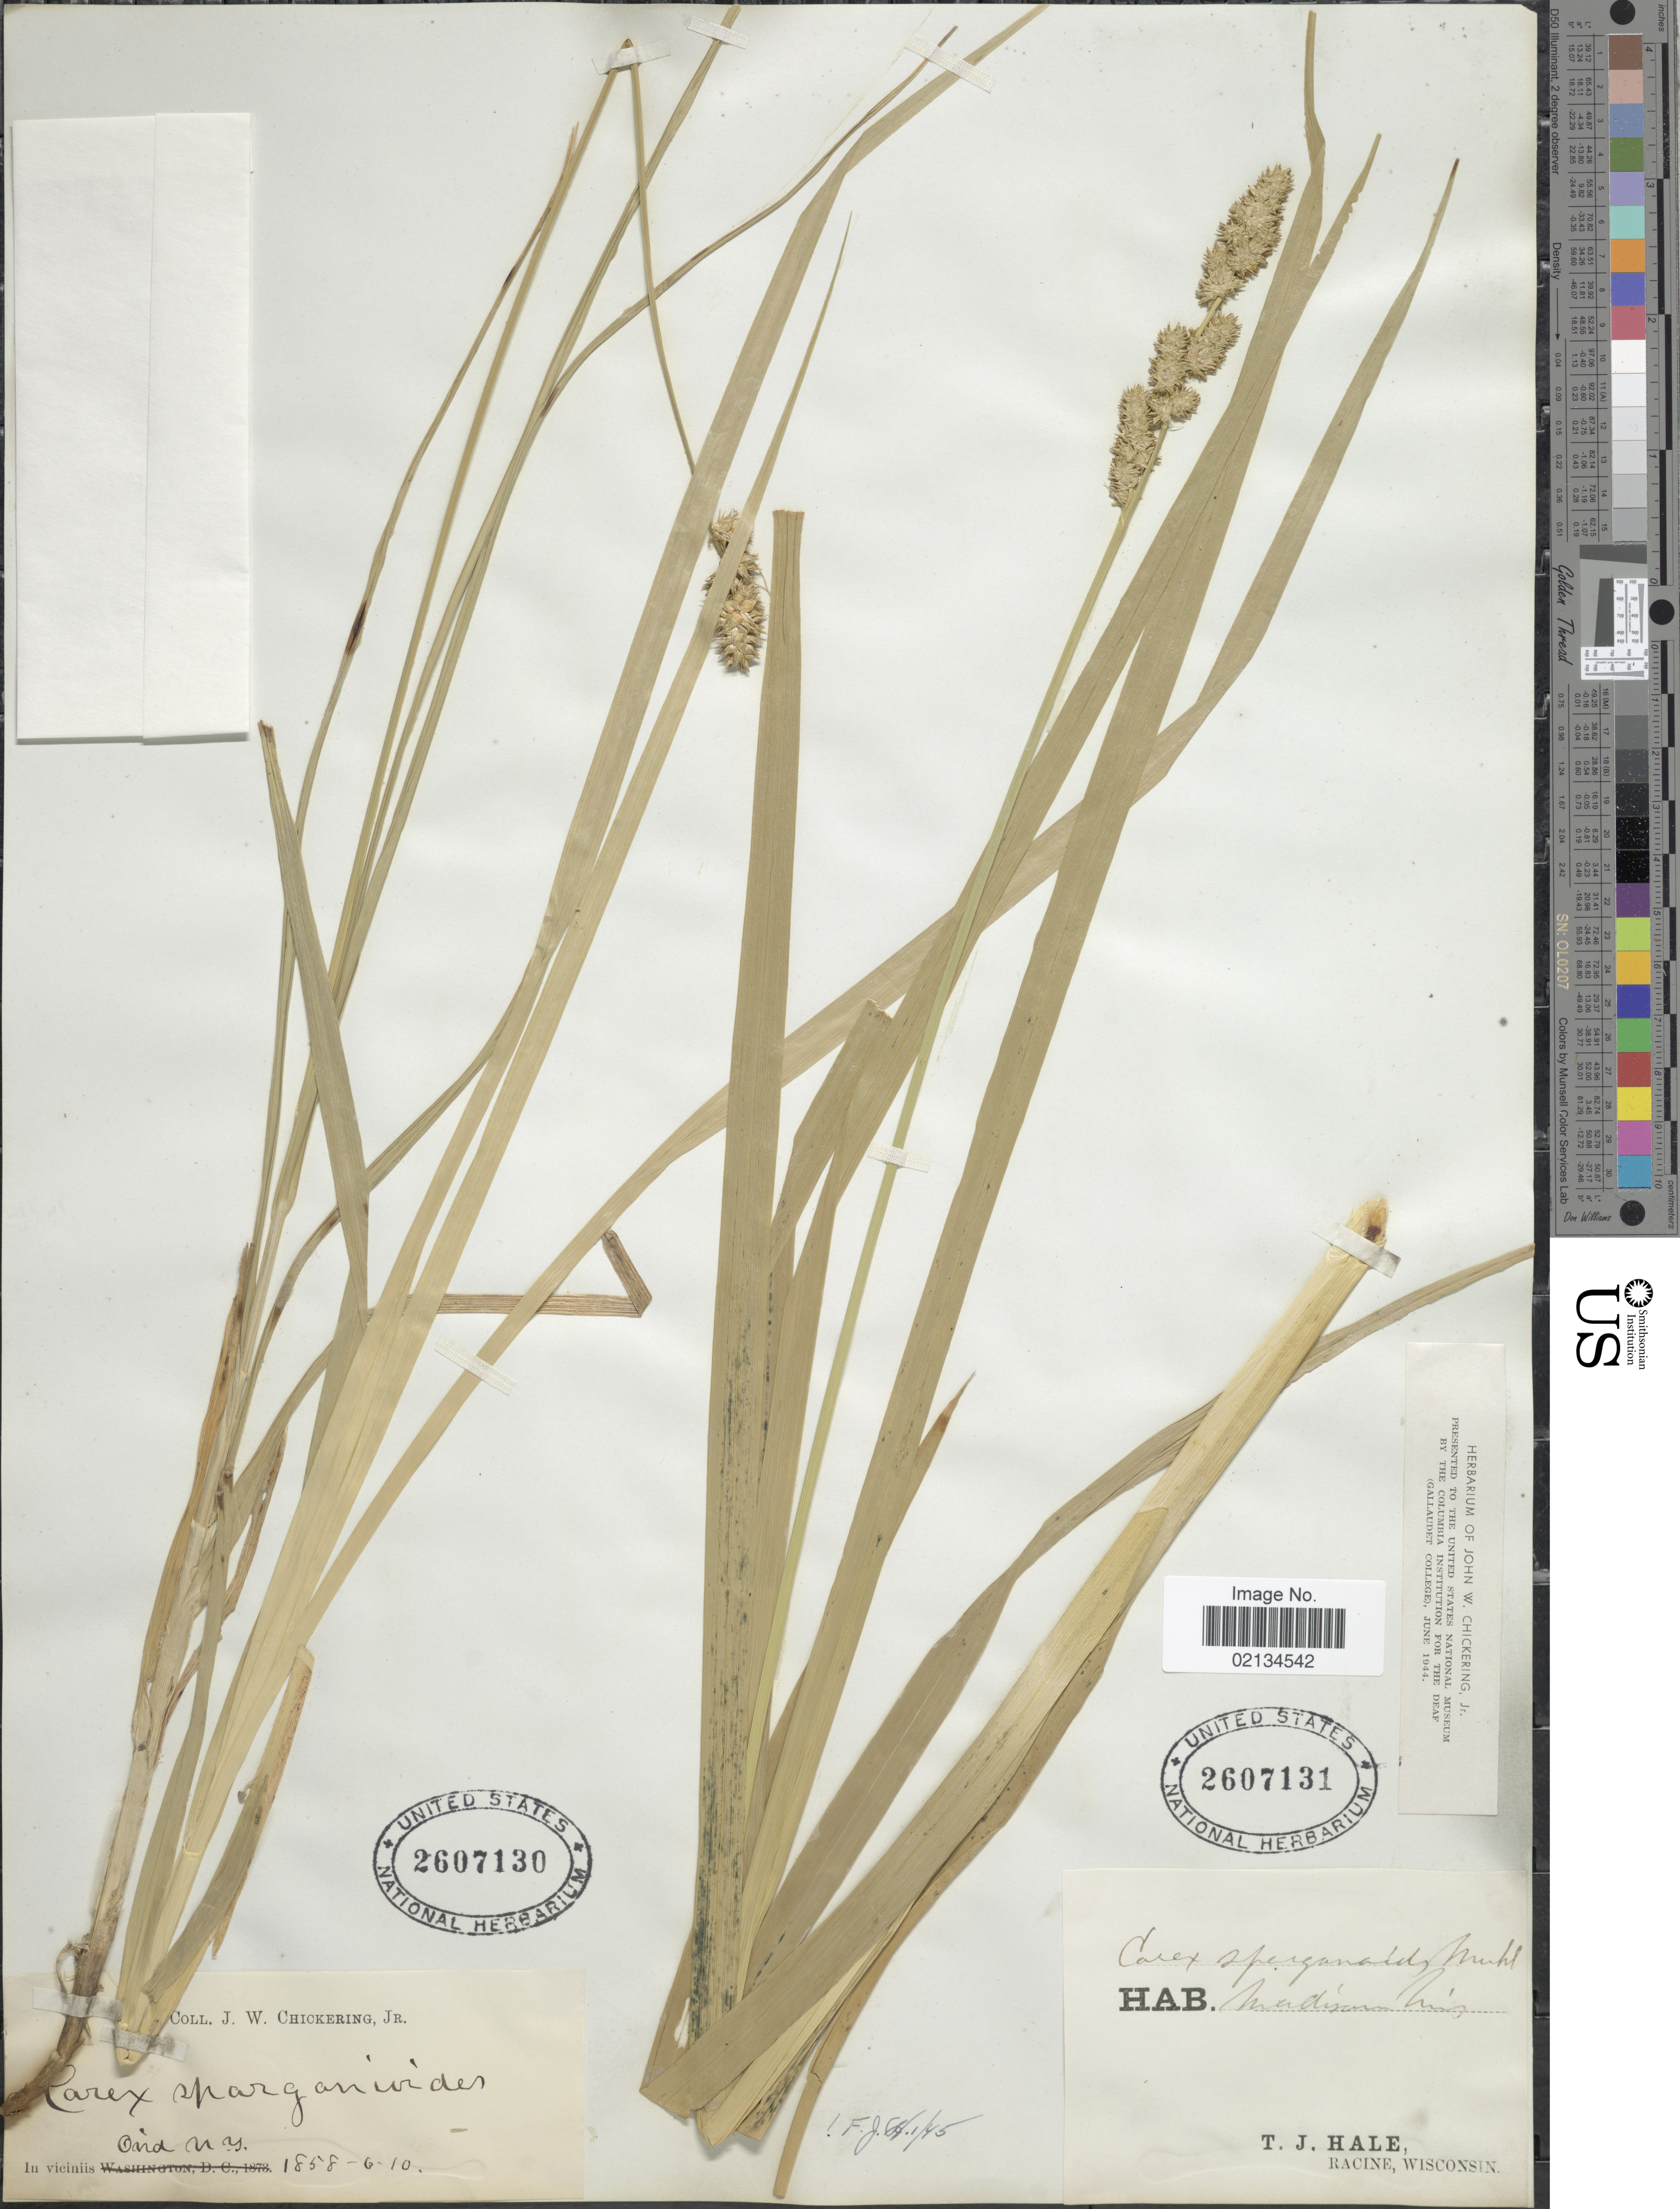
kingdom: Plantae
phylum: Tracheophyta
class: Liliopsida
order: Poales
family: Cyperaceae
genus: Carex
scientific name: Carex sparganioides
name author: Muhl. ex Willd.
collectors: J. W. Chickering Jr.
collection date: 1858-06-10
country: United States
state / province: New York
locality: In viciniis Ovid N.Y.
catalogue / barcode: US 2607130